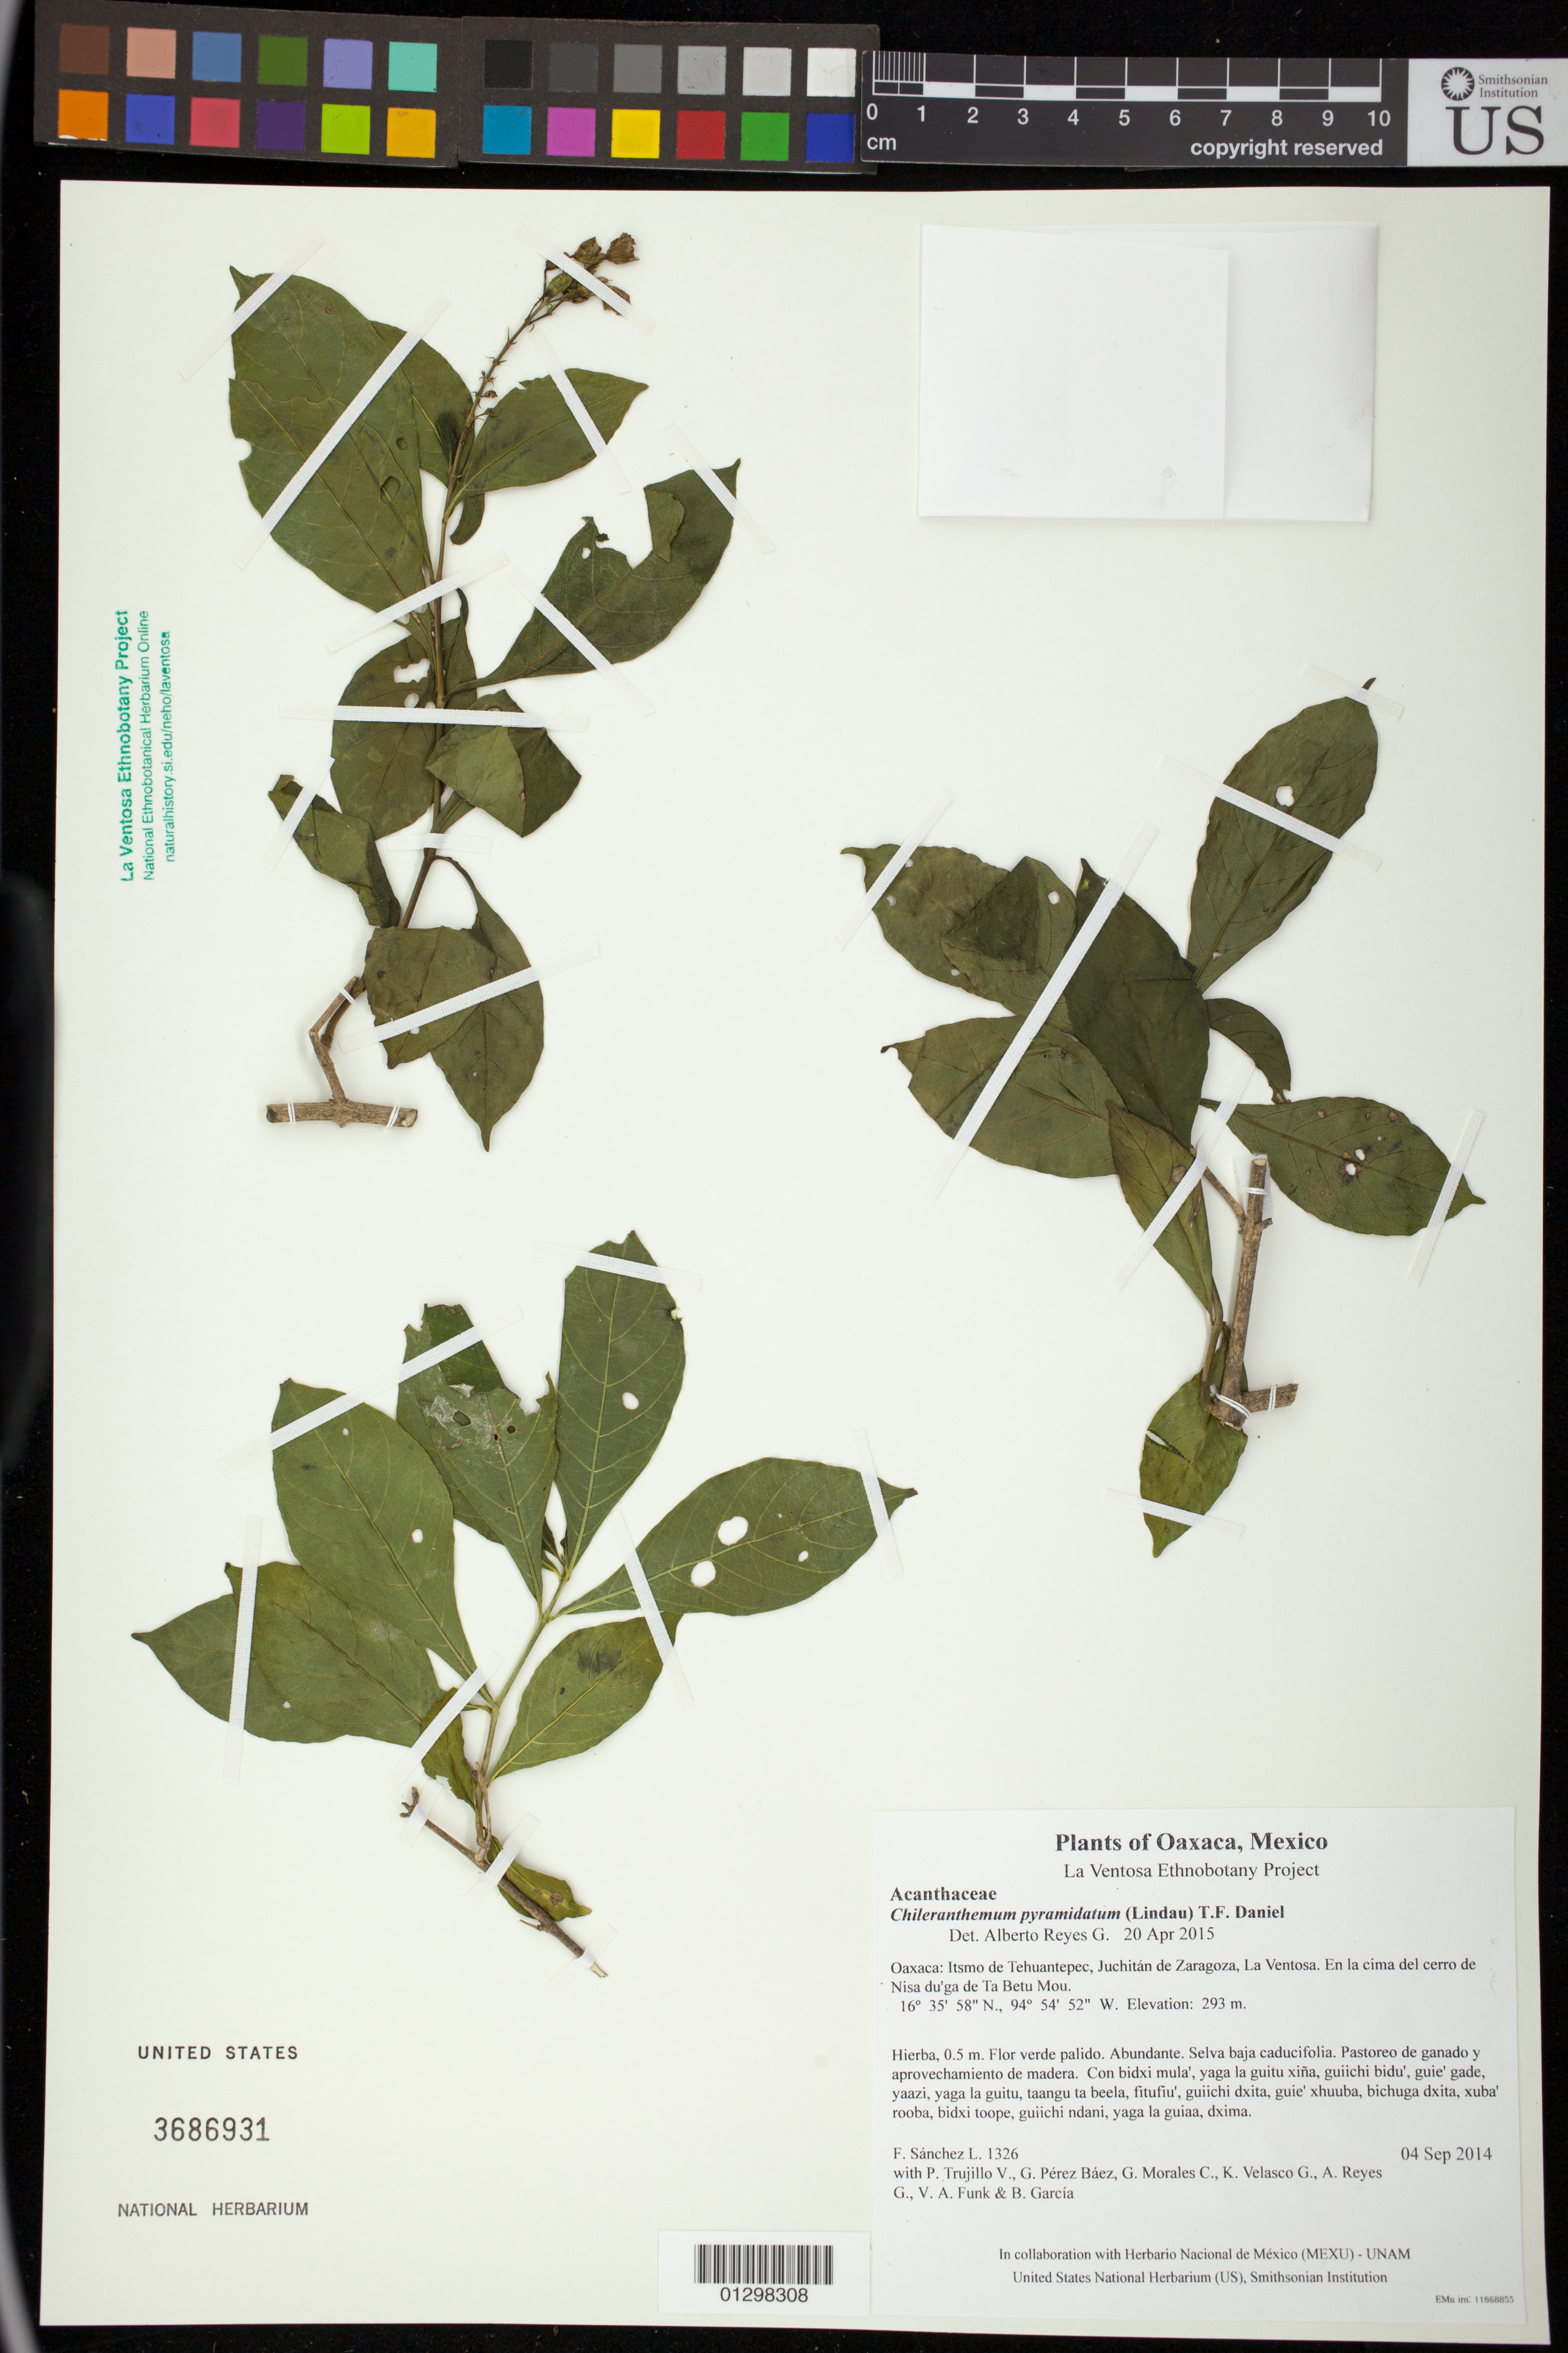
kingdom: Plantae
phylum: Tracheophyta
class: Magnoliopsida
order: Lamiales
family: Acanthaceae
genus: Chileranthemum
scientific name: Chileranthemum pyramidatum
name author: (Lindau) T.F. Daniel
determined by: Reyes García, A.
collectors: F. Sánchez L., P. Trujillo V., G. Pérez Báez, G. Morales C., K. Velasco G., A. Reyes G., V. Funk & B. García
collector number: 1326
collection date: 2014-09-04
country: Mexico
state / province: Oaxaca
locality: Itsmo de Tehuantepec, Juchitán de Zaragoza, La Ventosa. En la cima del cerro de Nisa du'ga de Ta Betu Mou.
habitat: Selva baja caducifolia. Pastoreo de ganado y aprovechamiento de madera.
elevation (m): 293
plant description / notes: MEXU, US; Guixi bandaga. 0.5 m. Guie' naga' naté. Stale.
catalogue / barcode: US 3686931